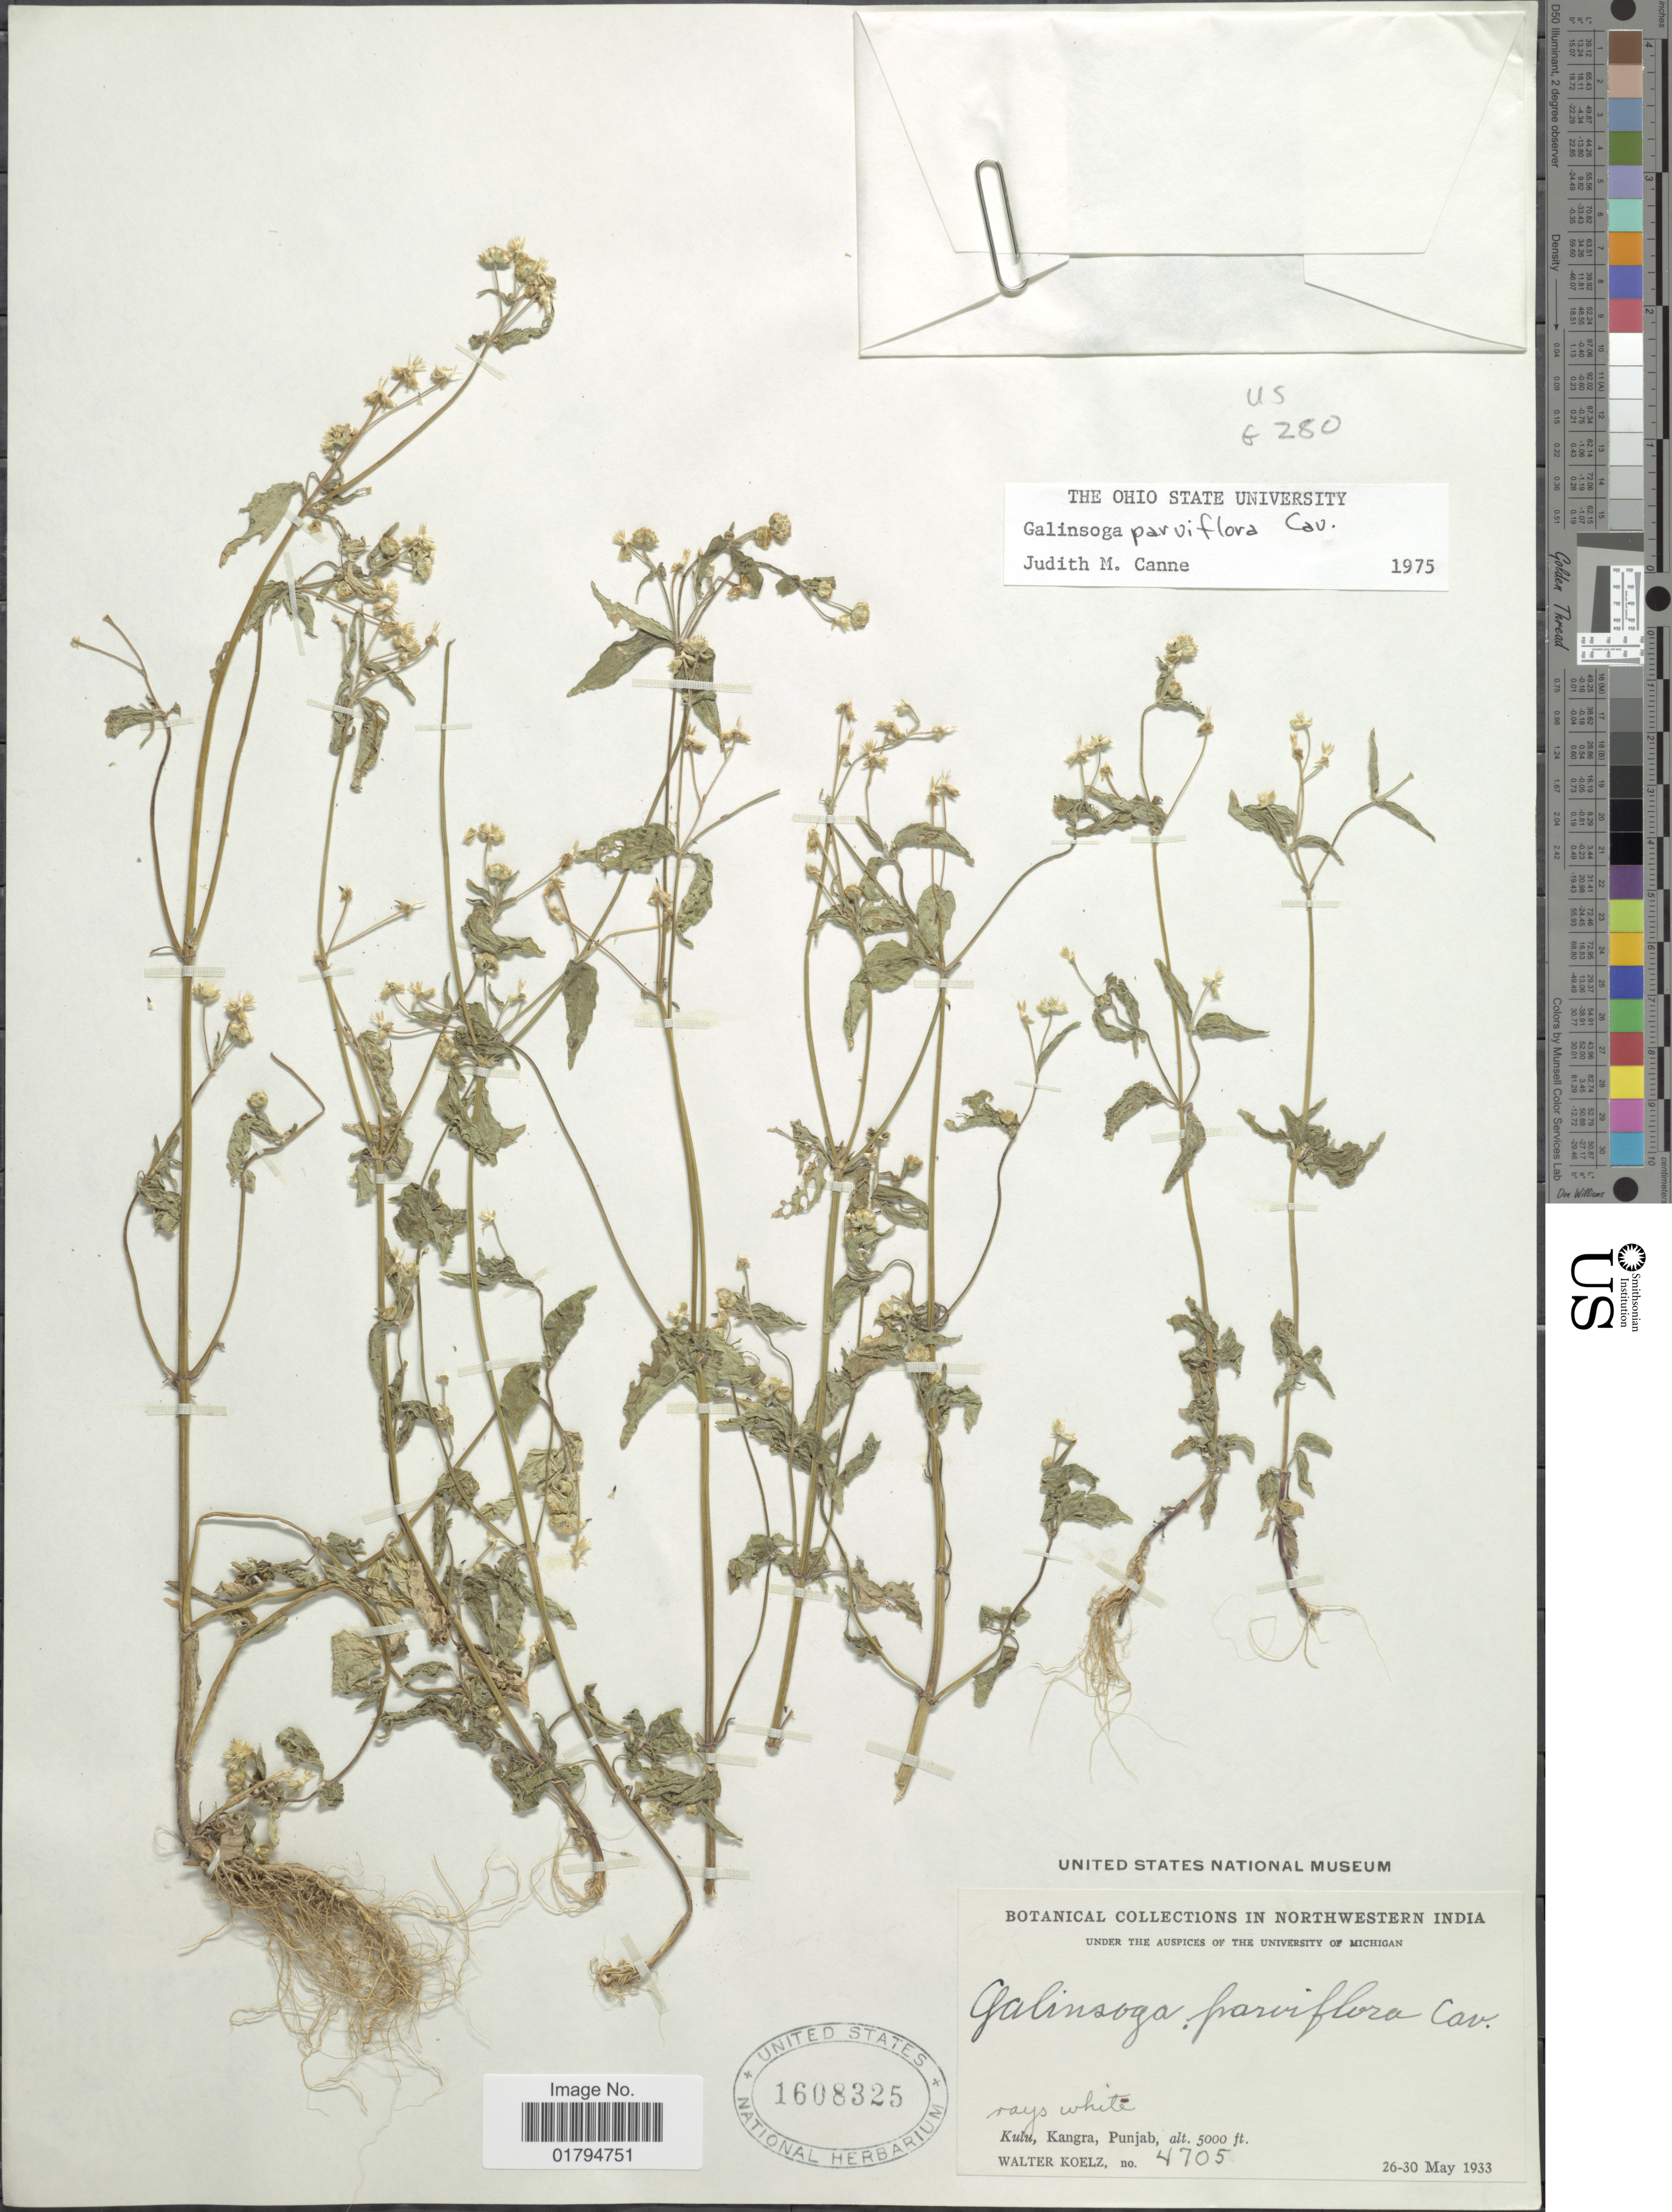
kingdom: Plantae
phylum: Tracheophyta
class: Magnoliopsida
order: Asterales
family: Asteraceae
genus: Galinsoga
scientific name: Galinsoga parviflora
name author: Cav.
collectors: W. N. Koelz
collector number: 4705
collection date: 1933-05-26/1933-05-30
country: India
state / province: Himachal Pradesh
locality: Northwestern India. Kulu, Kangra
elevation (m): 1524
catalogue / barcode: US 1608325